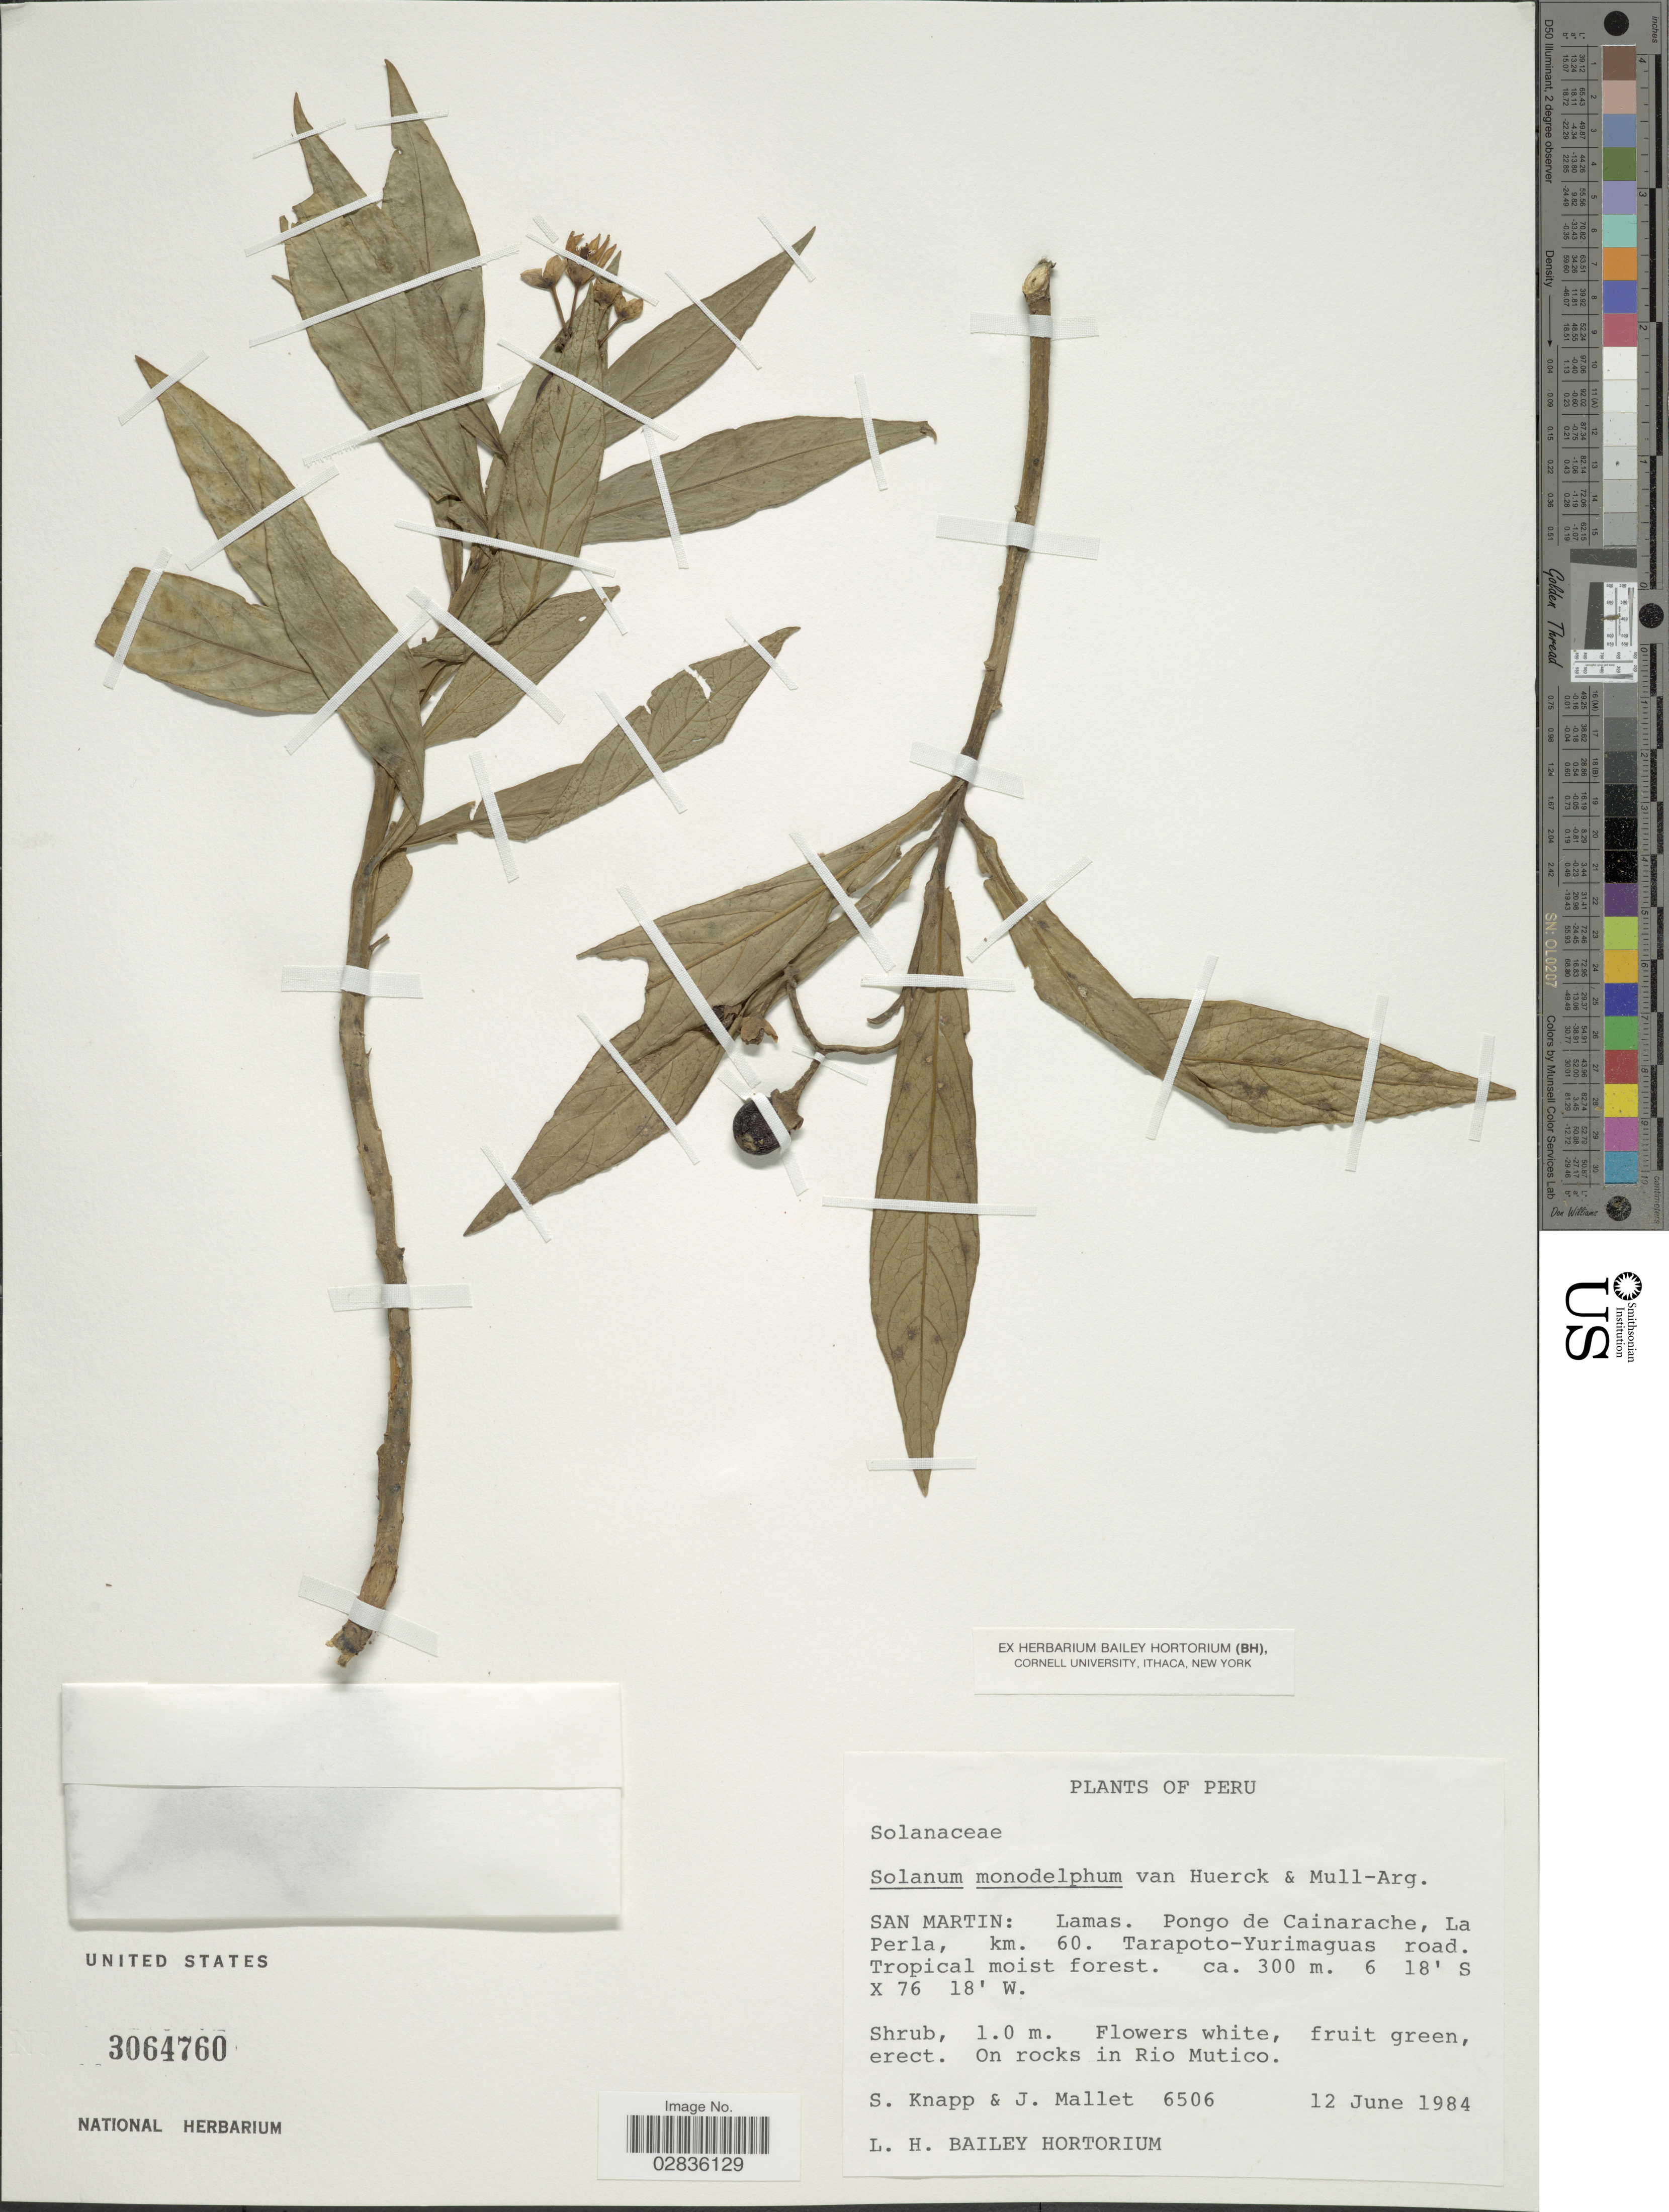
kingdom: Plantae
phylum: Tracheophyta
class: Magnoliopsida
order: Solanales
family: Solanaceae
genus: Solanum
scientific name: Solanum monadelphum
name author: Van Heurck & Müll. Arg.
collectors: S. Knapp & J. Mallet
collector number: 6506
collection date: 1984-06-12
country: Peru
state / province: San Martín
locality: Lamas, Pongo de Cainarache, La Perla, km. 60. Tarapoto-Yurimaguas road. On rocks in Rio Mutico.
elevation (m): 300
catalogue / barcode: US 3064760